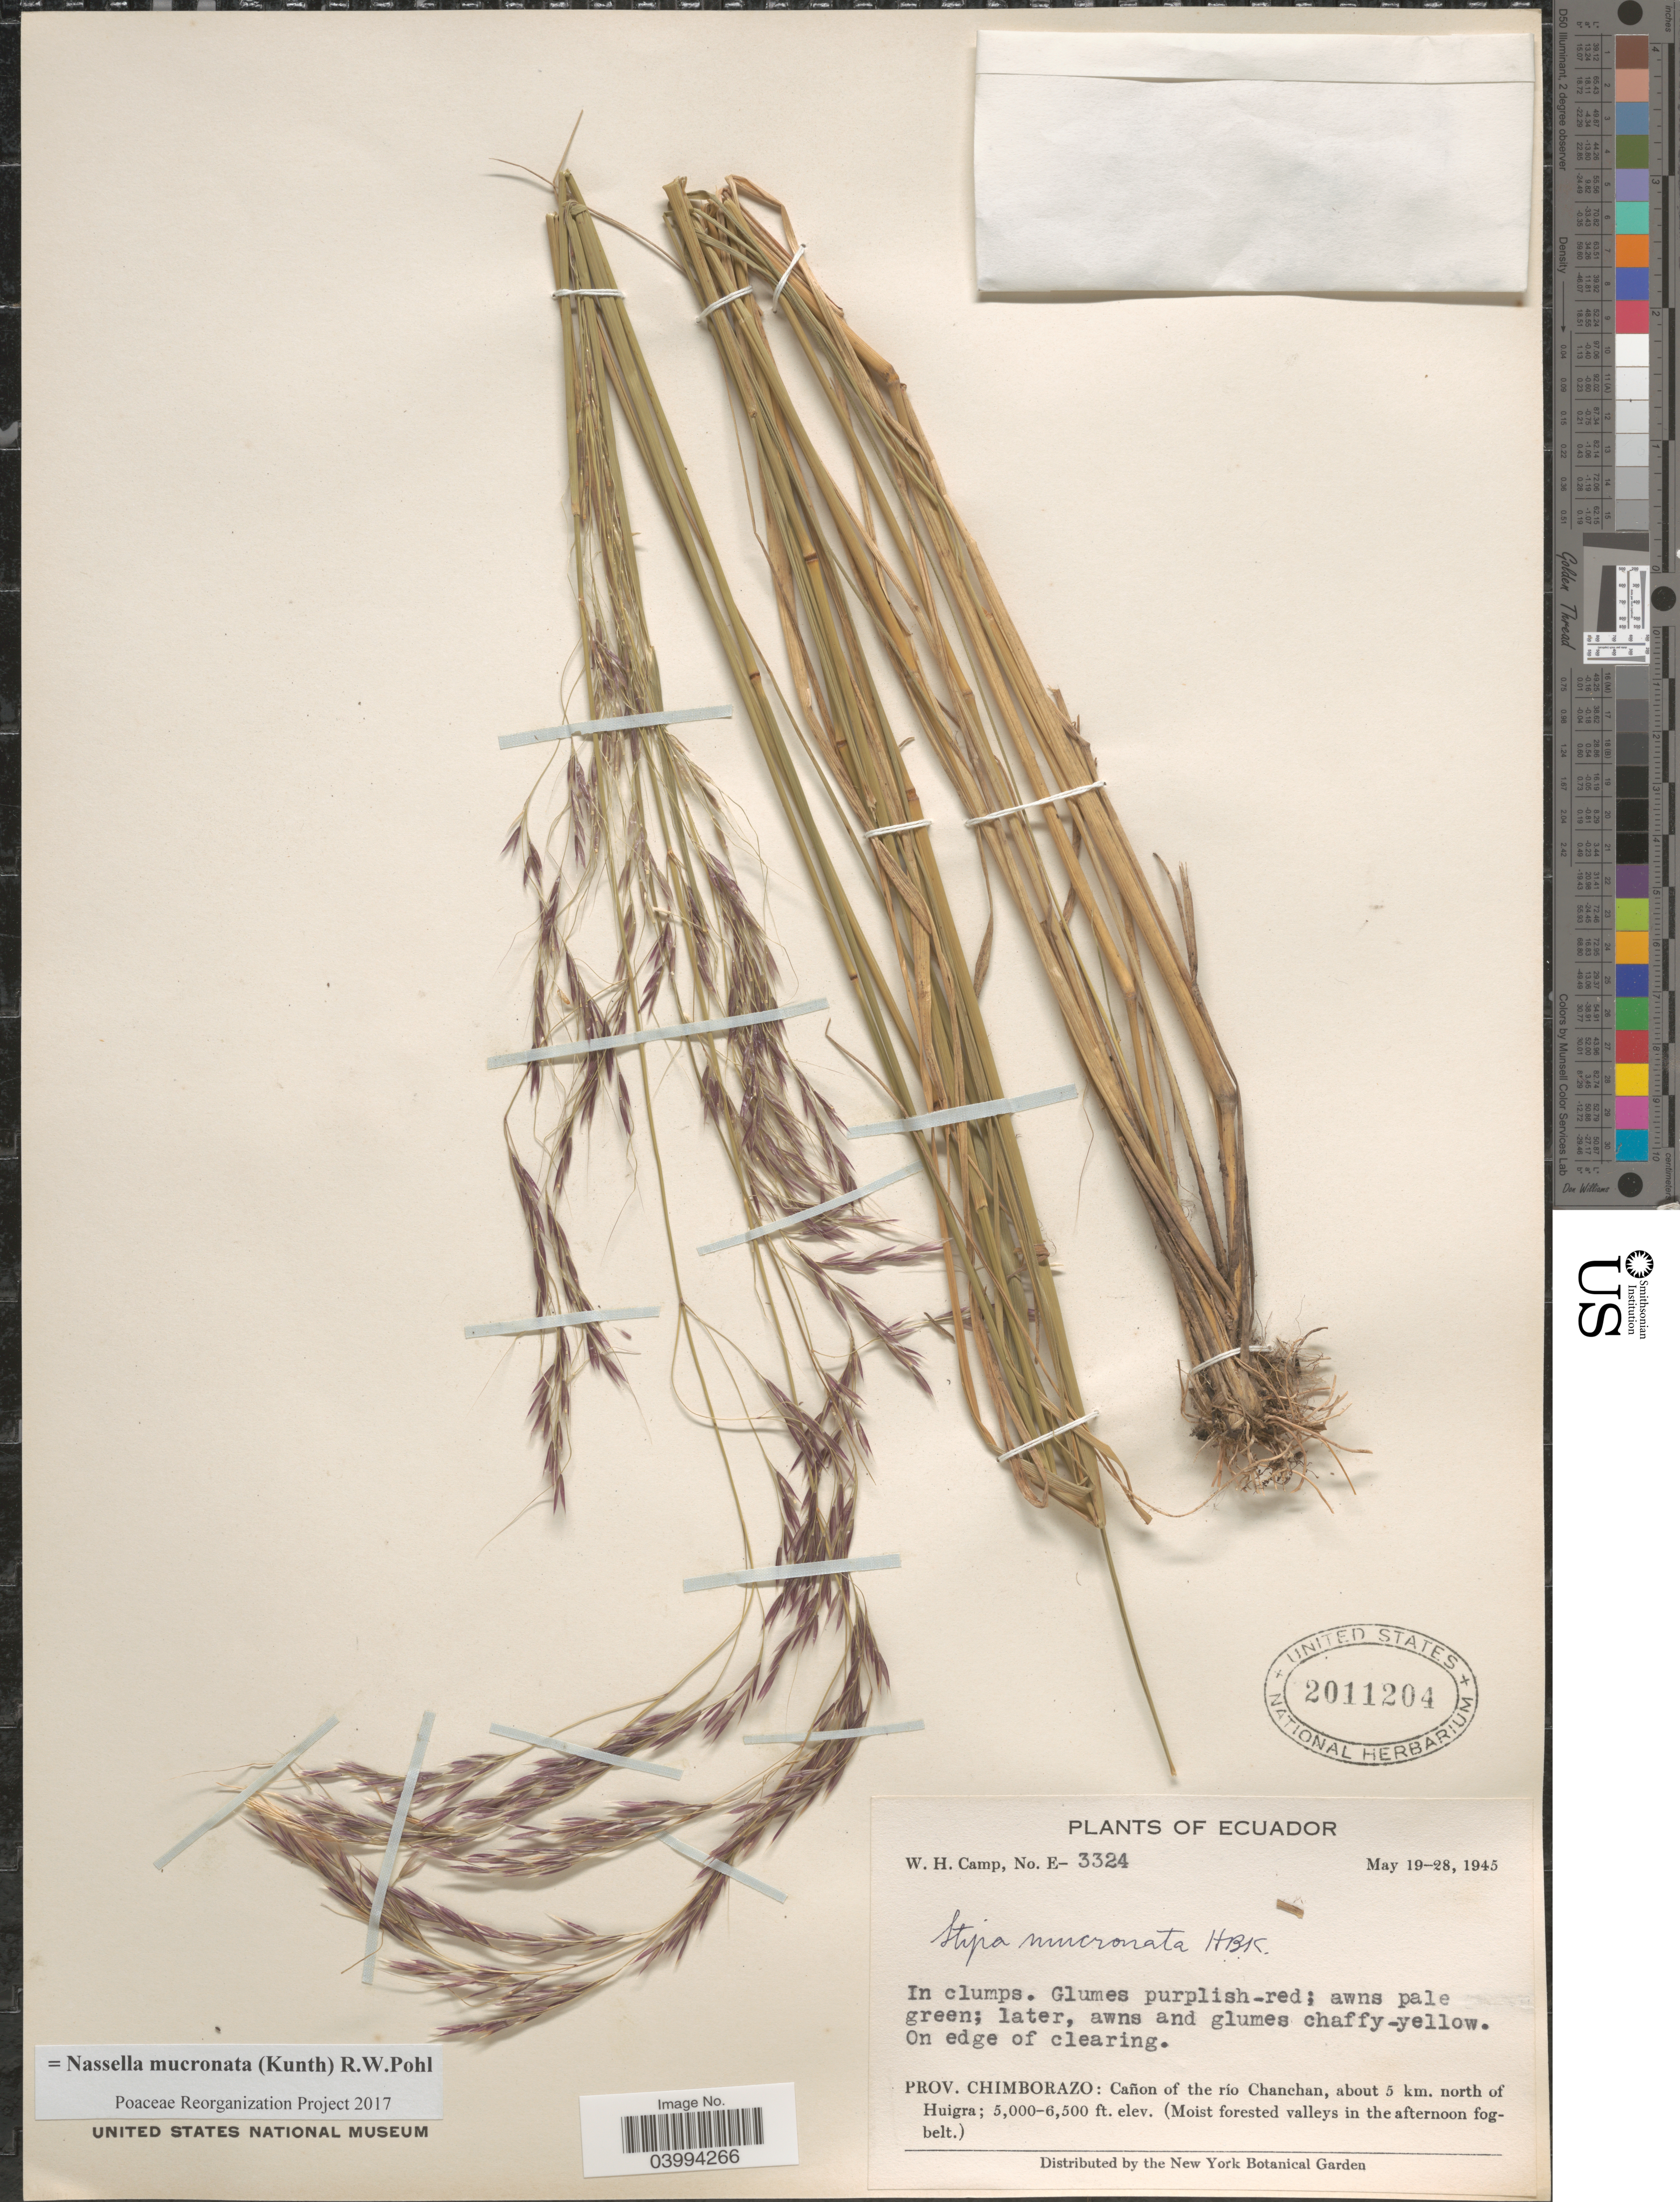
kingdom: Plantae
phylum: Tracheophyta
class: Liliopsida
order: Poales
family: Poaceae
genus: Nassella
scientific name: Nassella mucronata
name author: (Kunth) R.W. Pohl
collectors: W. H. Camp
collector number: E-3324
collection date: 1945-05-19/1945-05-28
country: Ecuador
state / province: Chimborazo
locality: Cañon of the río Chanchan, about 5 km. north of Huigra.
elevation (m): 1524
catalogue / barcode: US 2011204